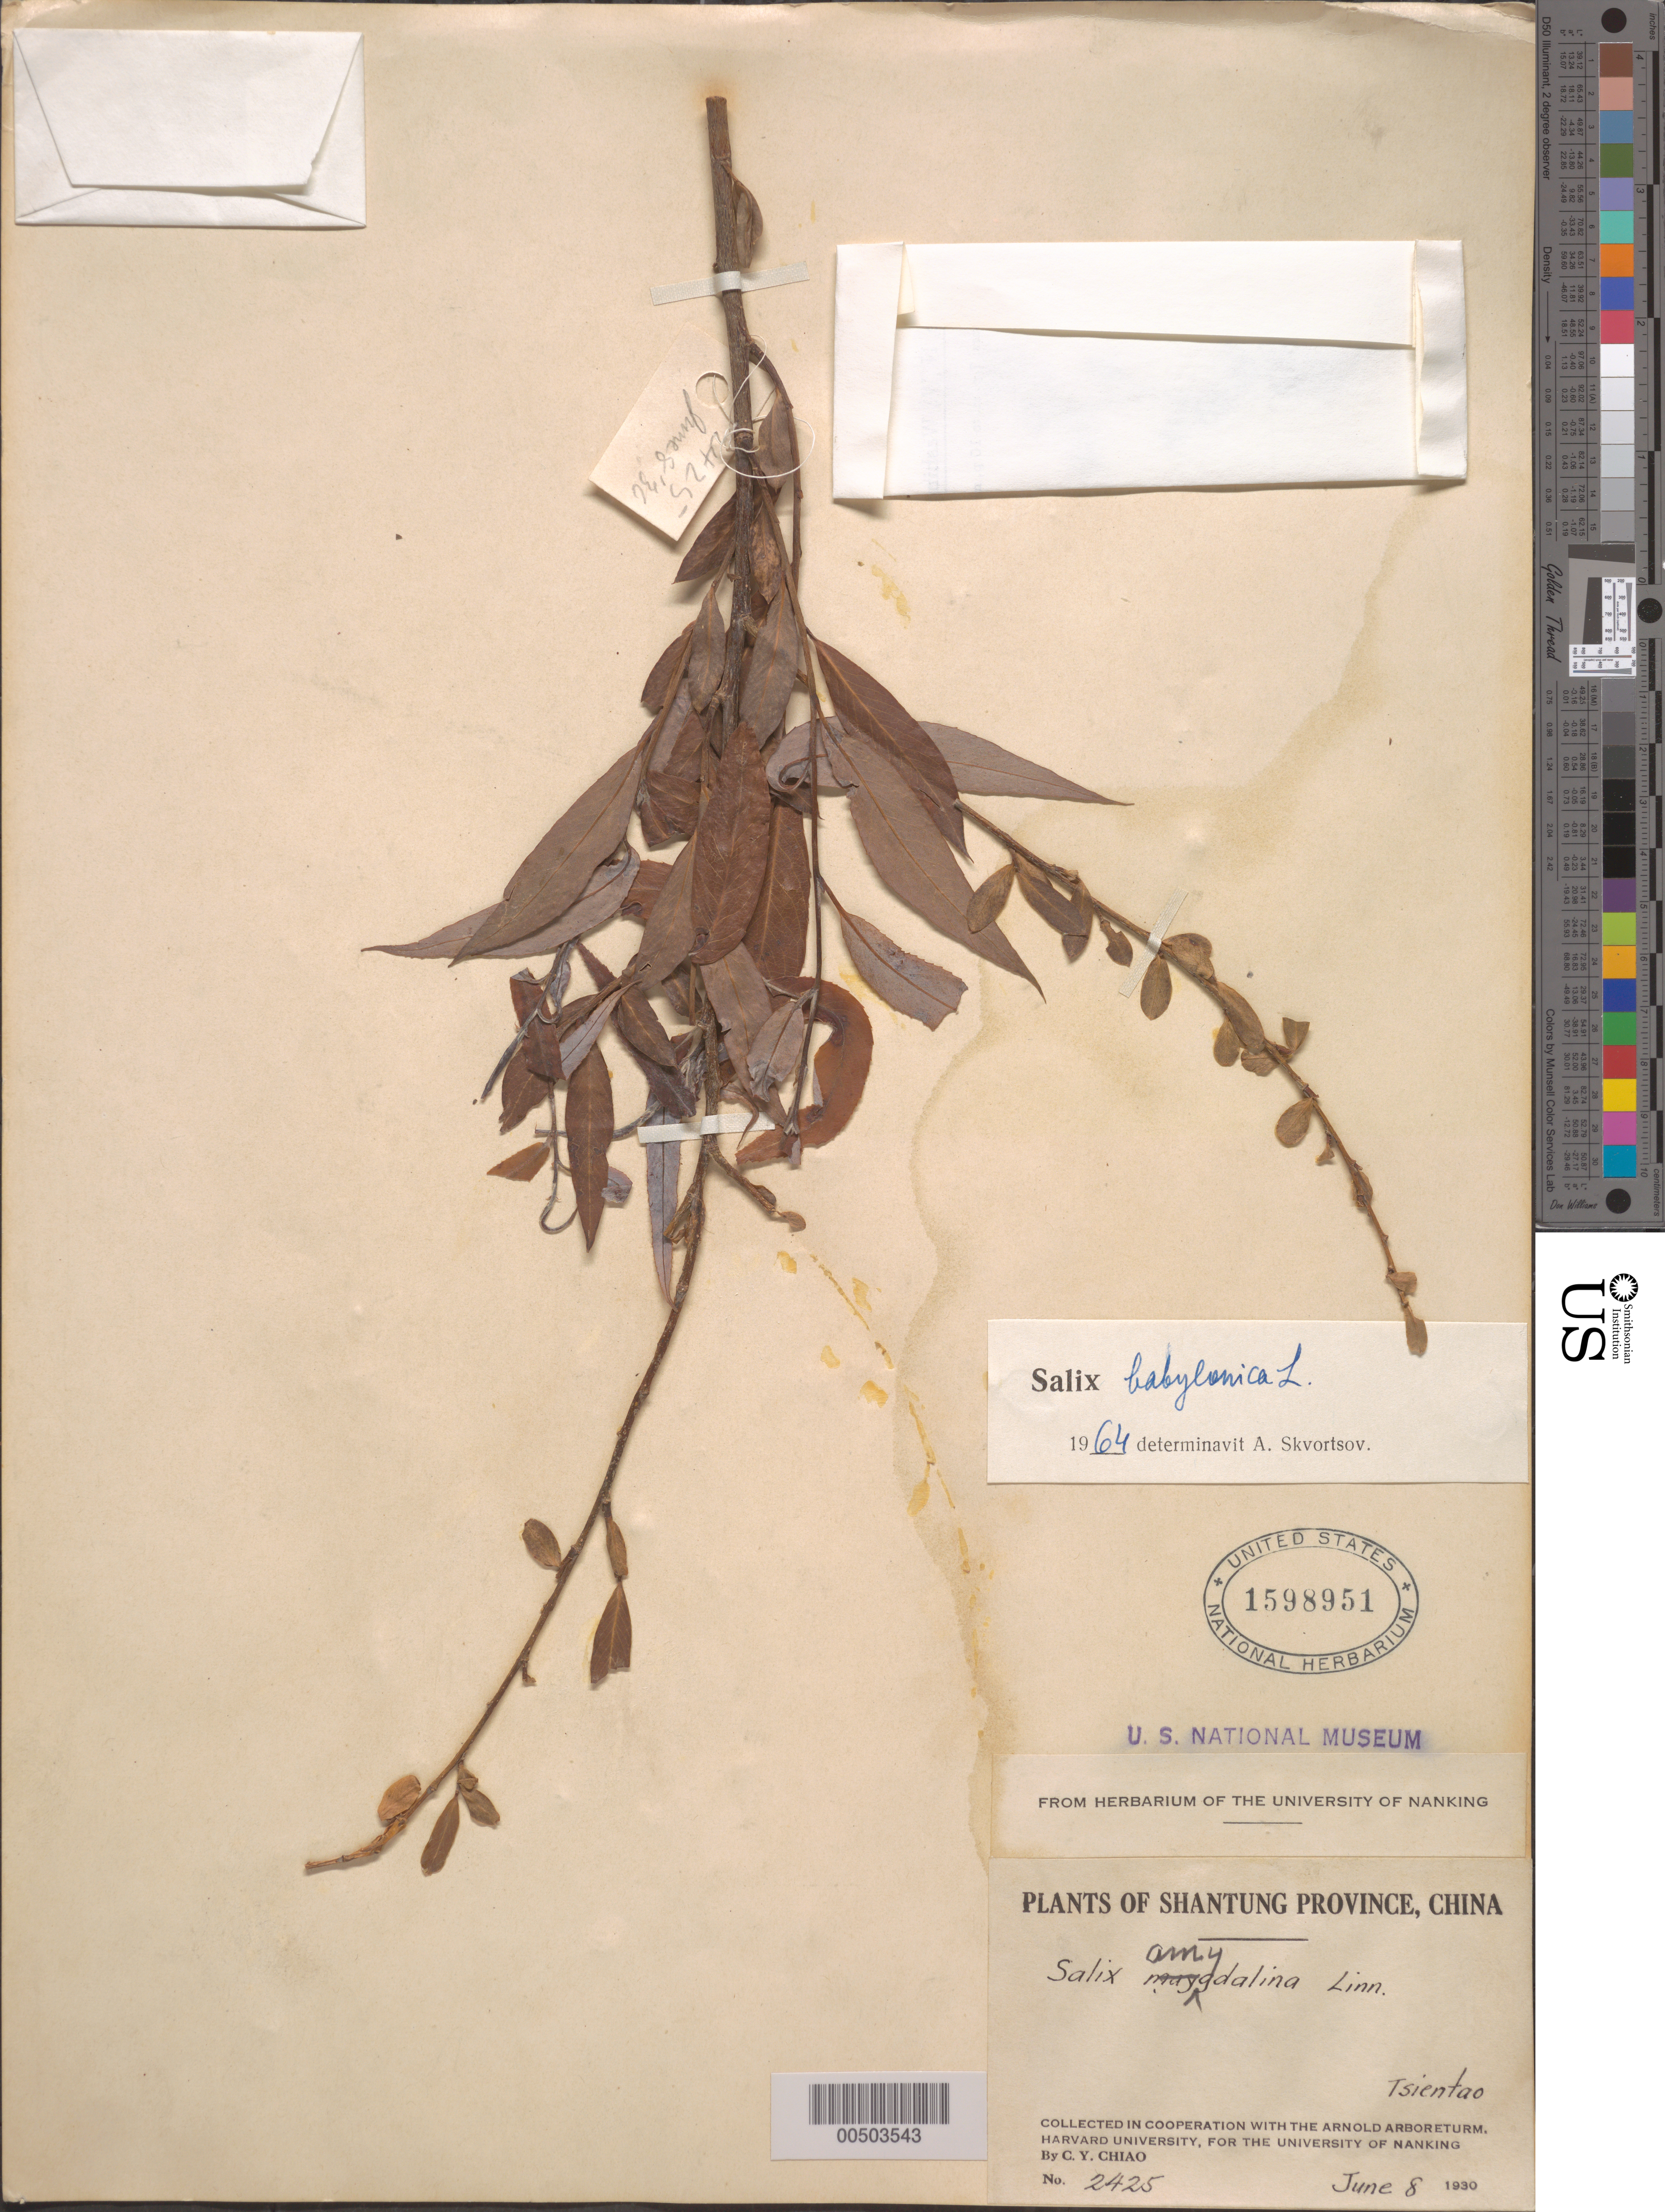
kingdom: Plantae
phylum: Tracheophyta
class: Magnoliopsida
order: Malpighiales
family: Salicaceae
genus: Salix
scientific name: Salix babylonica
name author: L.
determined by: Skvortsov, A. K.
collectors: C. Y. Chiao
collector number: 2425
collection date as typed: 08 Jun 1930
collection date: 1930-06-08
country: China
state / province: Shandong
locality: Tsientao District (?)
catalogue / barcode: US 1598951